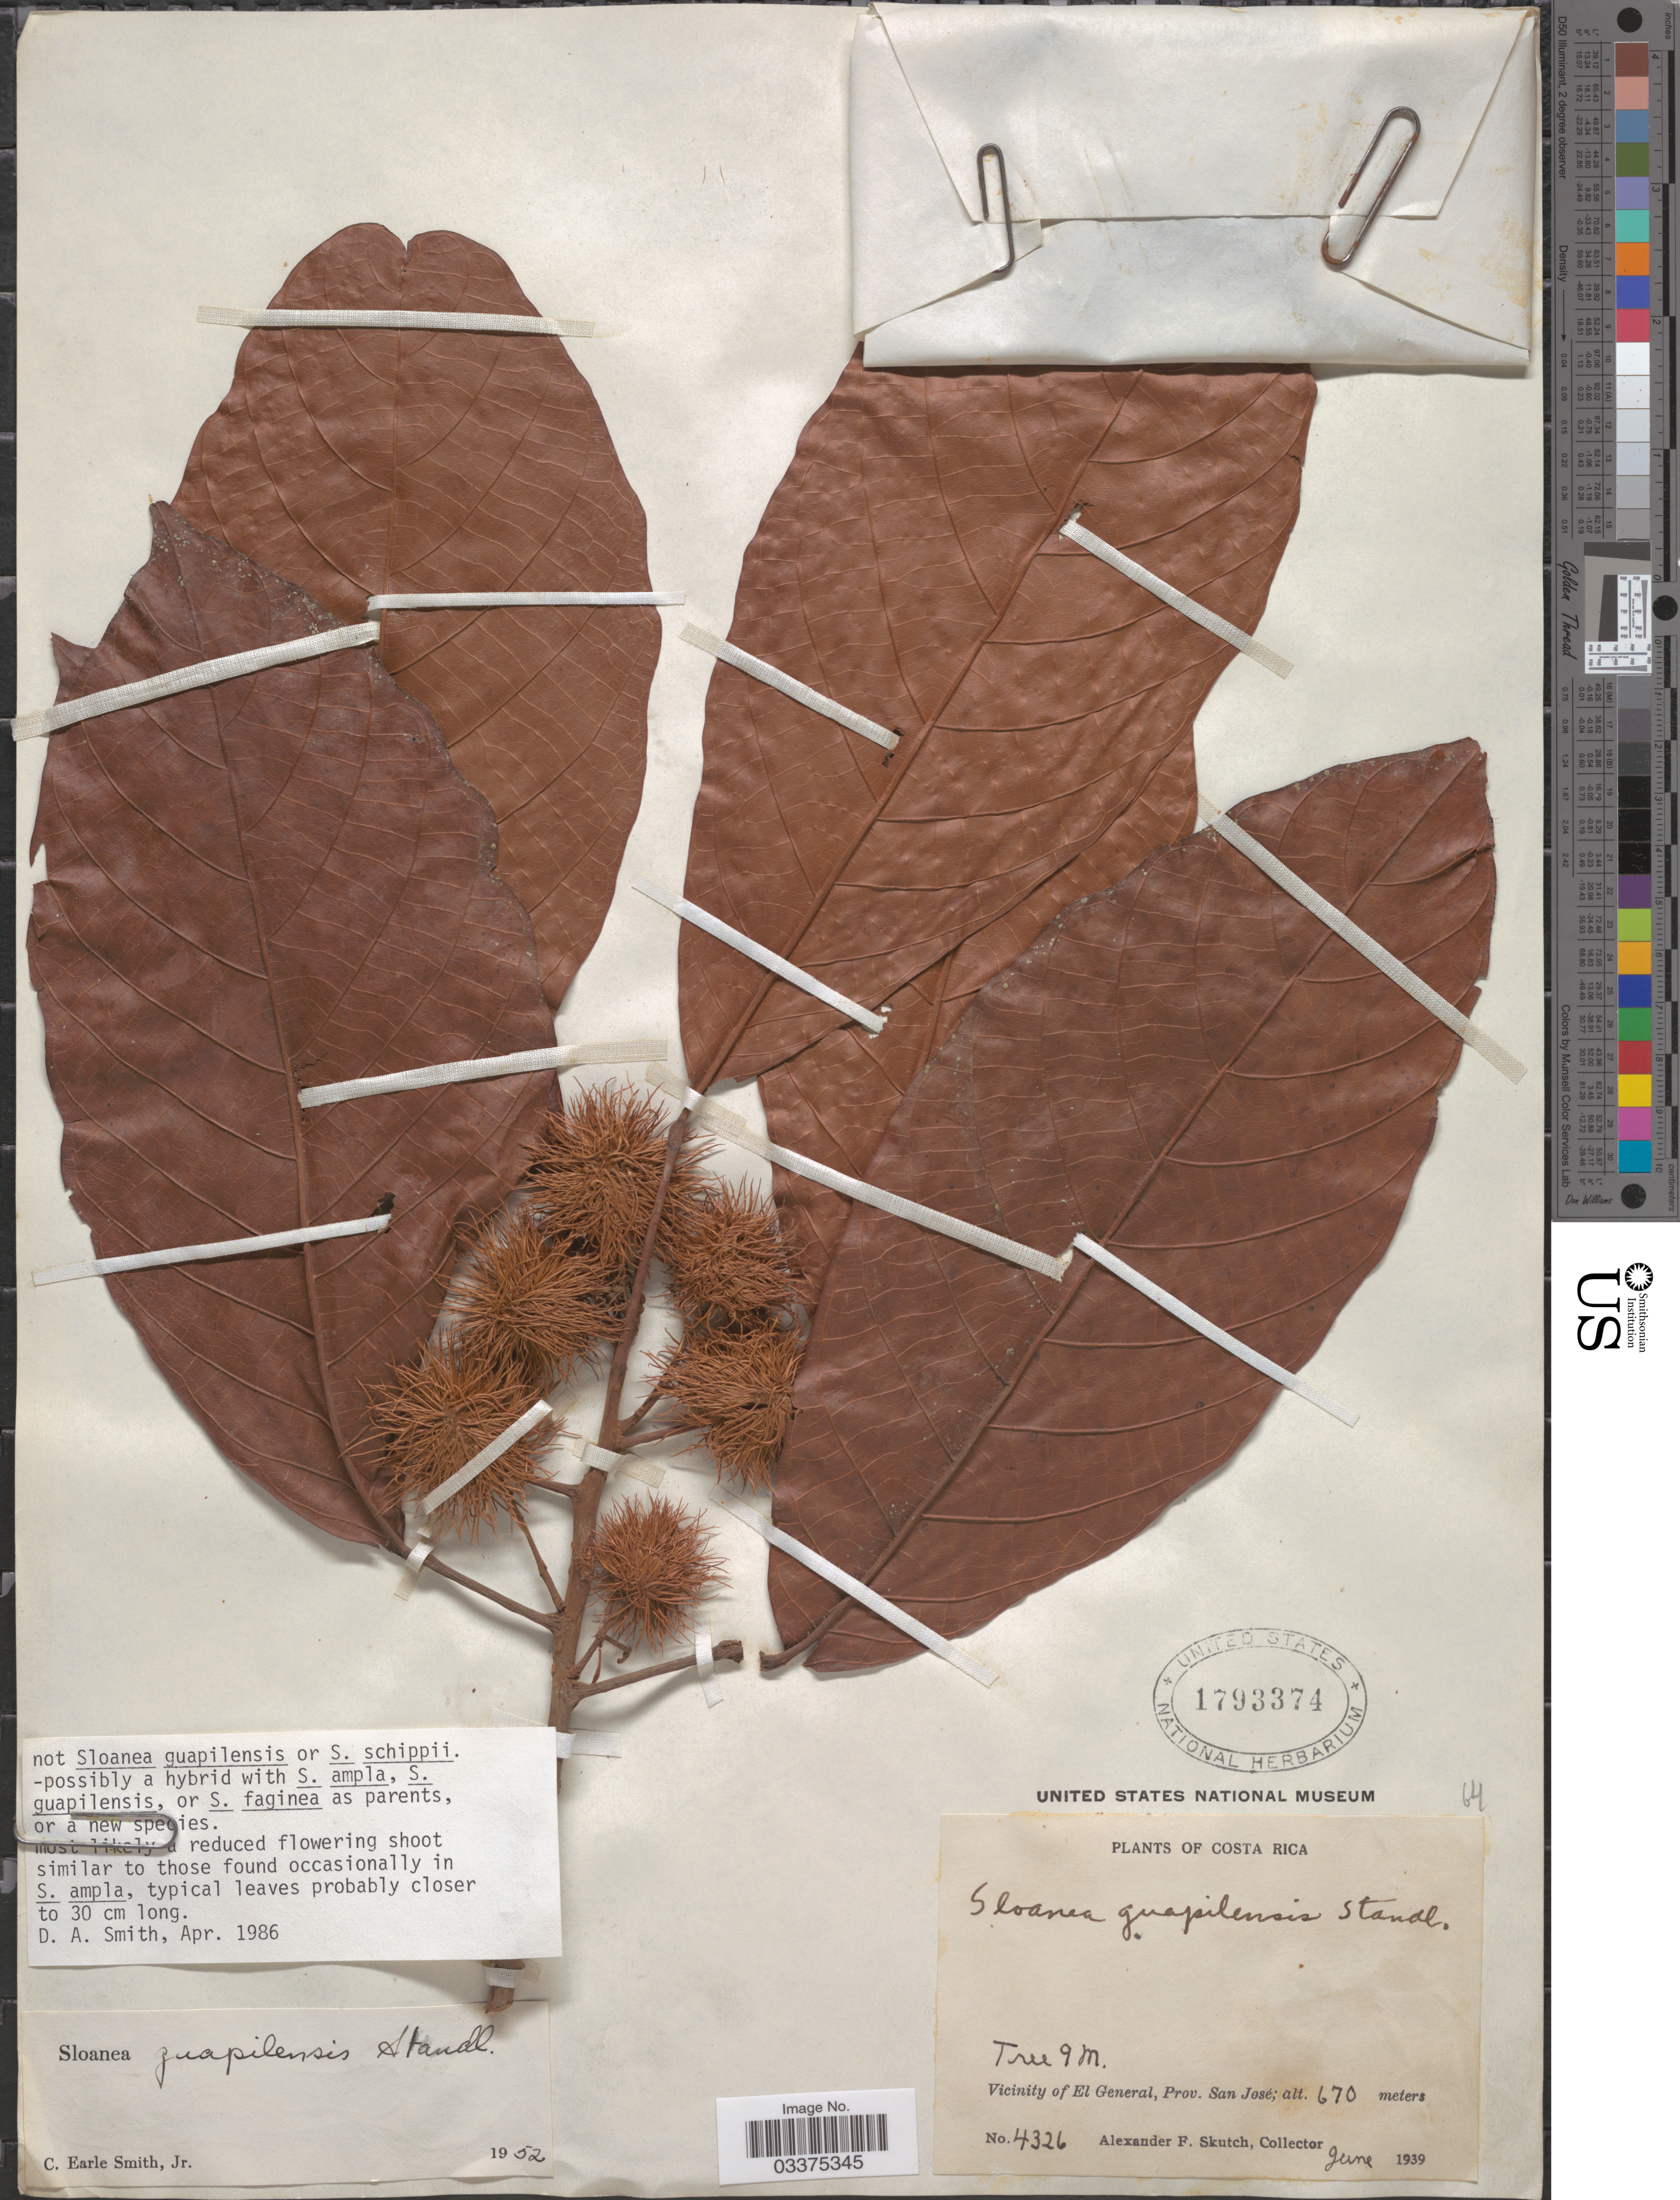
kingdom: Plantae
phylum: Tracheophyta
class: Magnoliopsida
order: Oxalidales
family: Elaeocarpaceae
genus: Sloanea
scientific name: Sloanea sp.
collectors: A. F. Skutch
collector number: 4326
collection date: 1939-06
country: Costa Rica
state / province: San José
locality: Vicinity of El General.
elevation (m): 670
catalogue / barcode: US 1793374